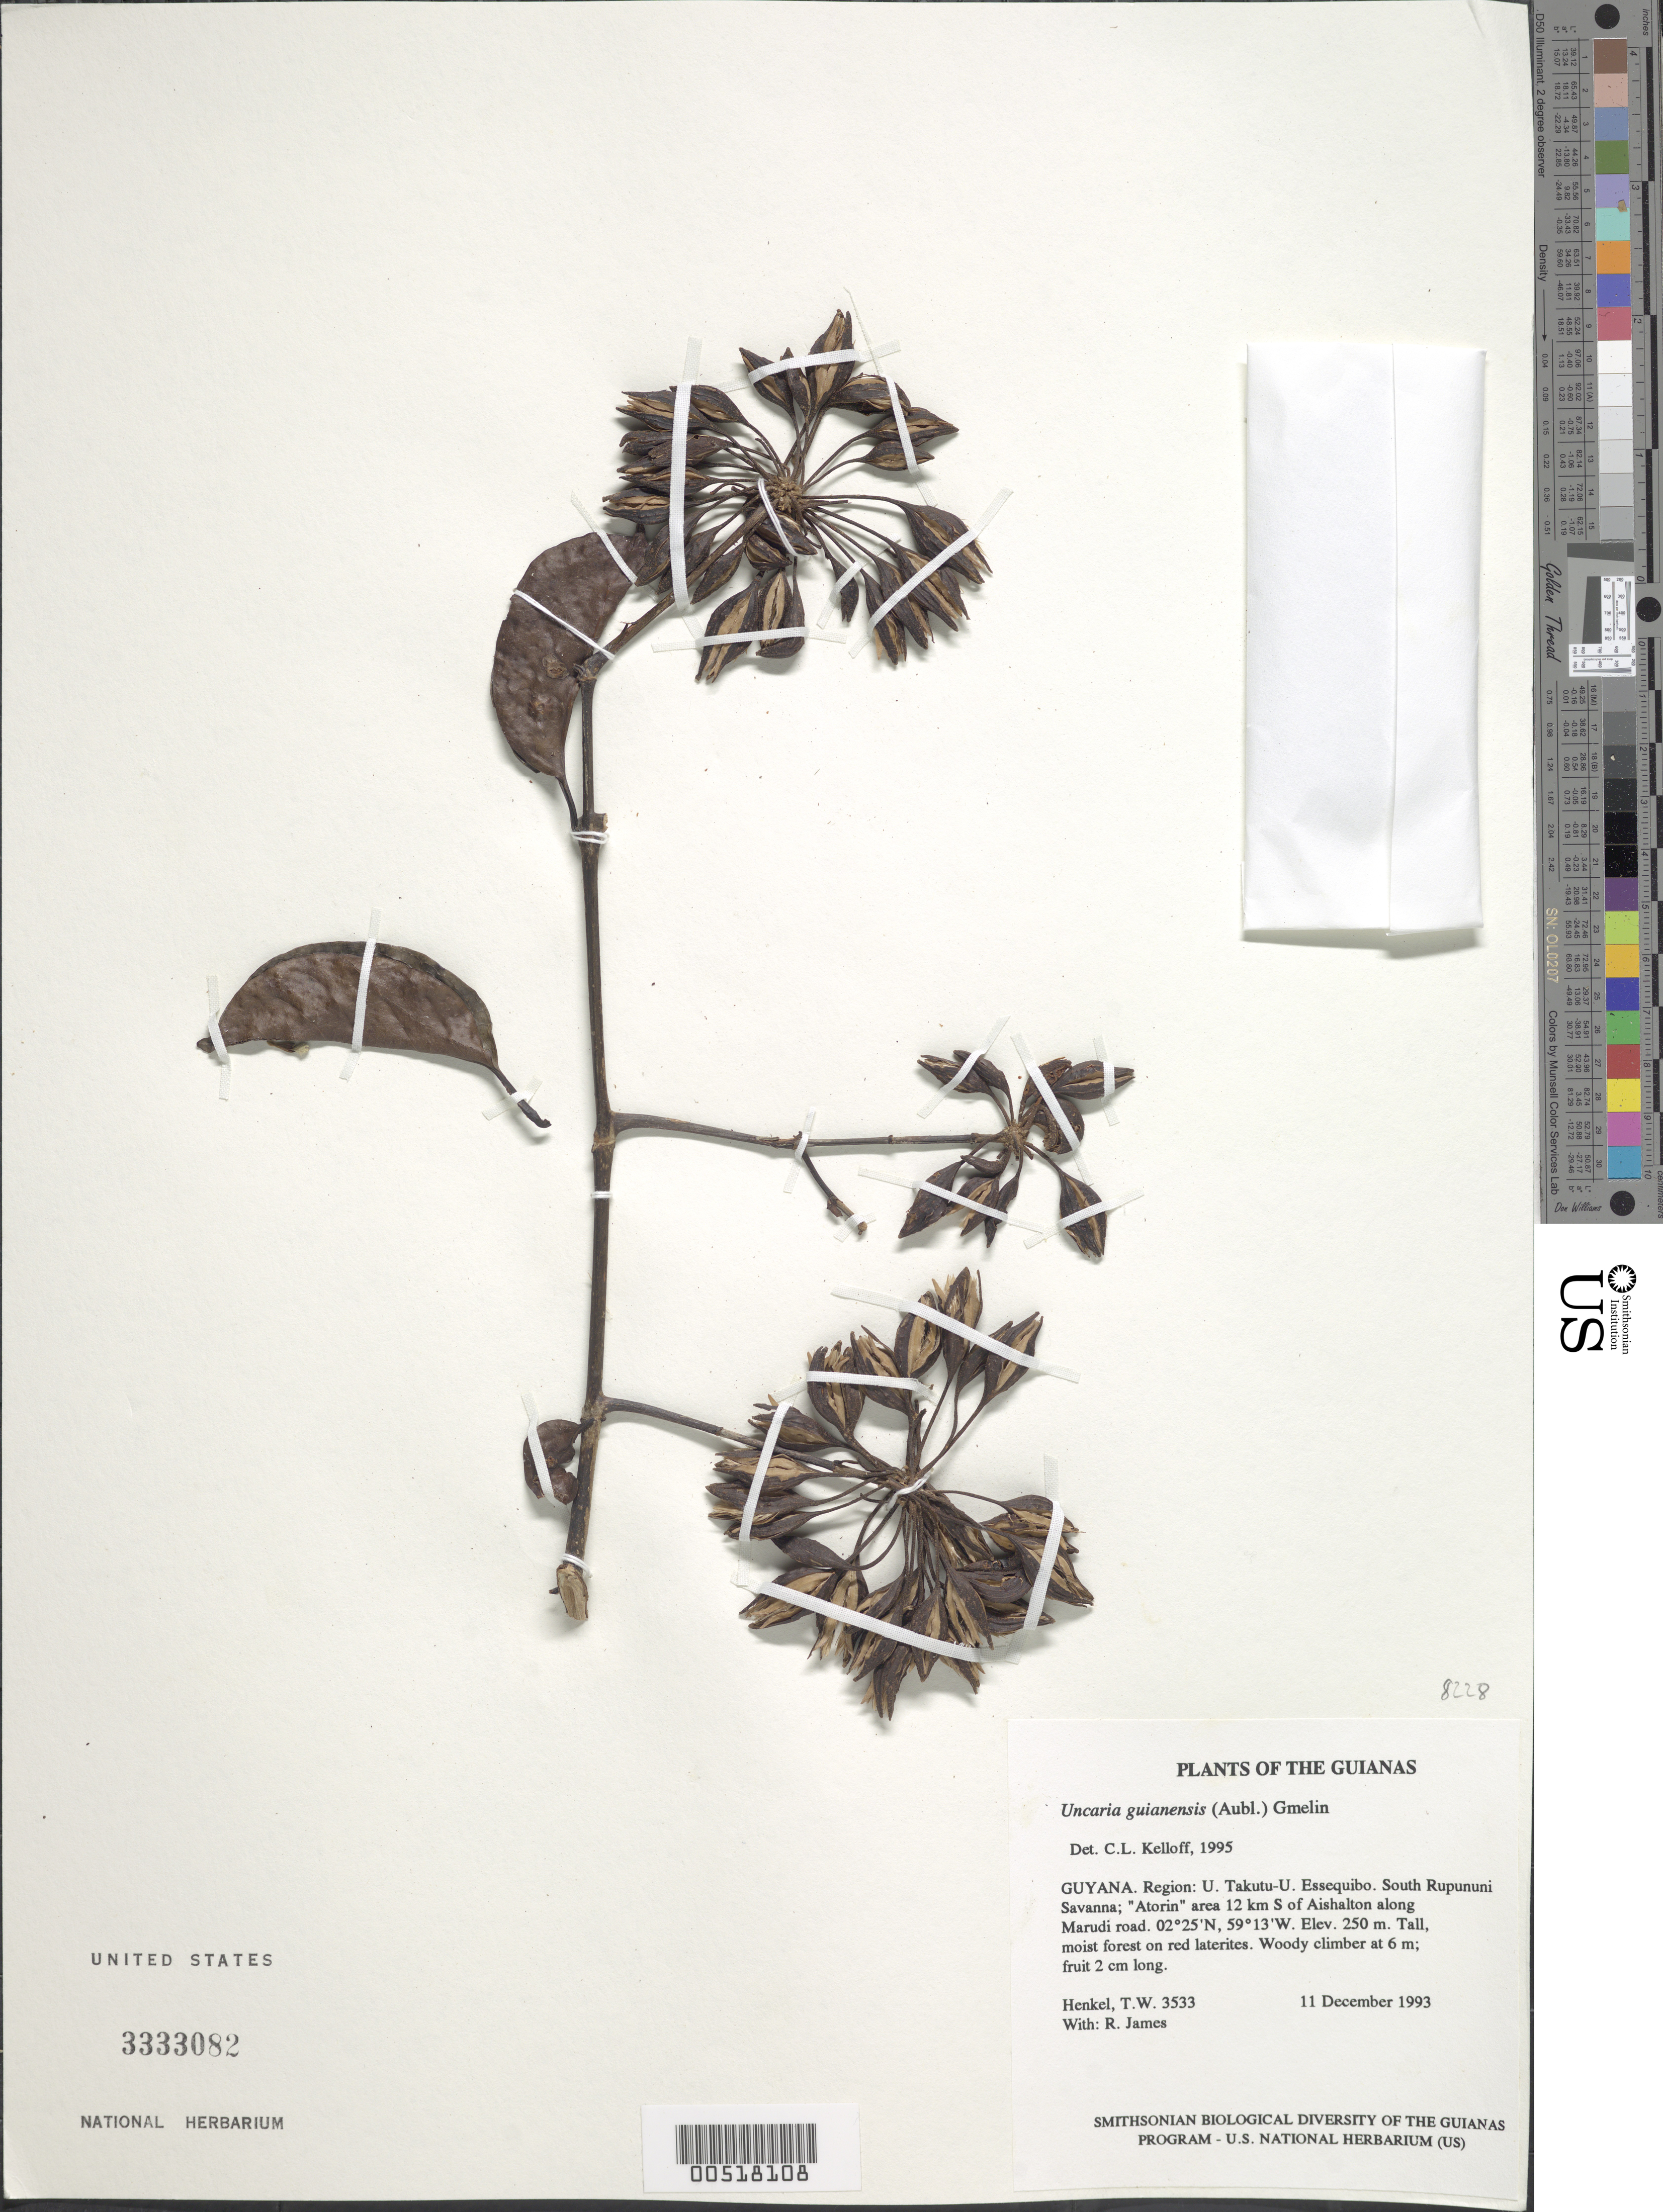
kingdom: Plantae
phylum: Tracheophyta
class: Magnoliopsida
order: Gentianales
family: Rubiaceae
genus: Uncaria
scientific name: Uncaria guianensis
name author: (Aubl.) J.F. Gmel.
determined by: Taylor, Charlotte M.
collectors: T. Henkel & R. James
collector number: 3533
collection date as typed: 11 December 1993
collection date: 1993-12-11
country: Guyana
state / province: U. Takutu-U. Essequibo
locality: South Rupununi Savanna; "Atorin" area 12 km S of Aishalton along Marudi road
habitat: Tall, moist forest on red laterites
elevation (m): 250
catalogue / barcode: US 3333082